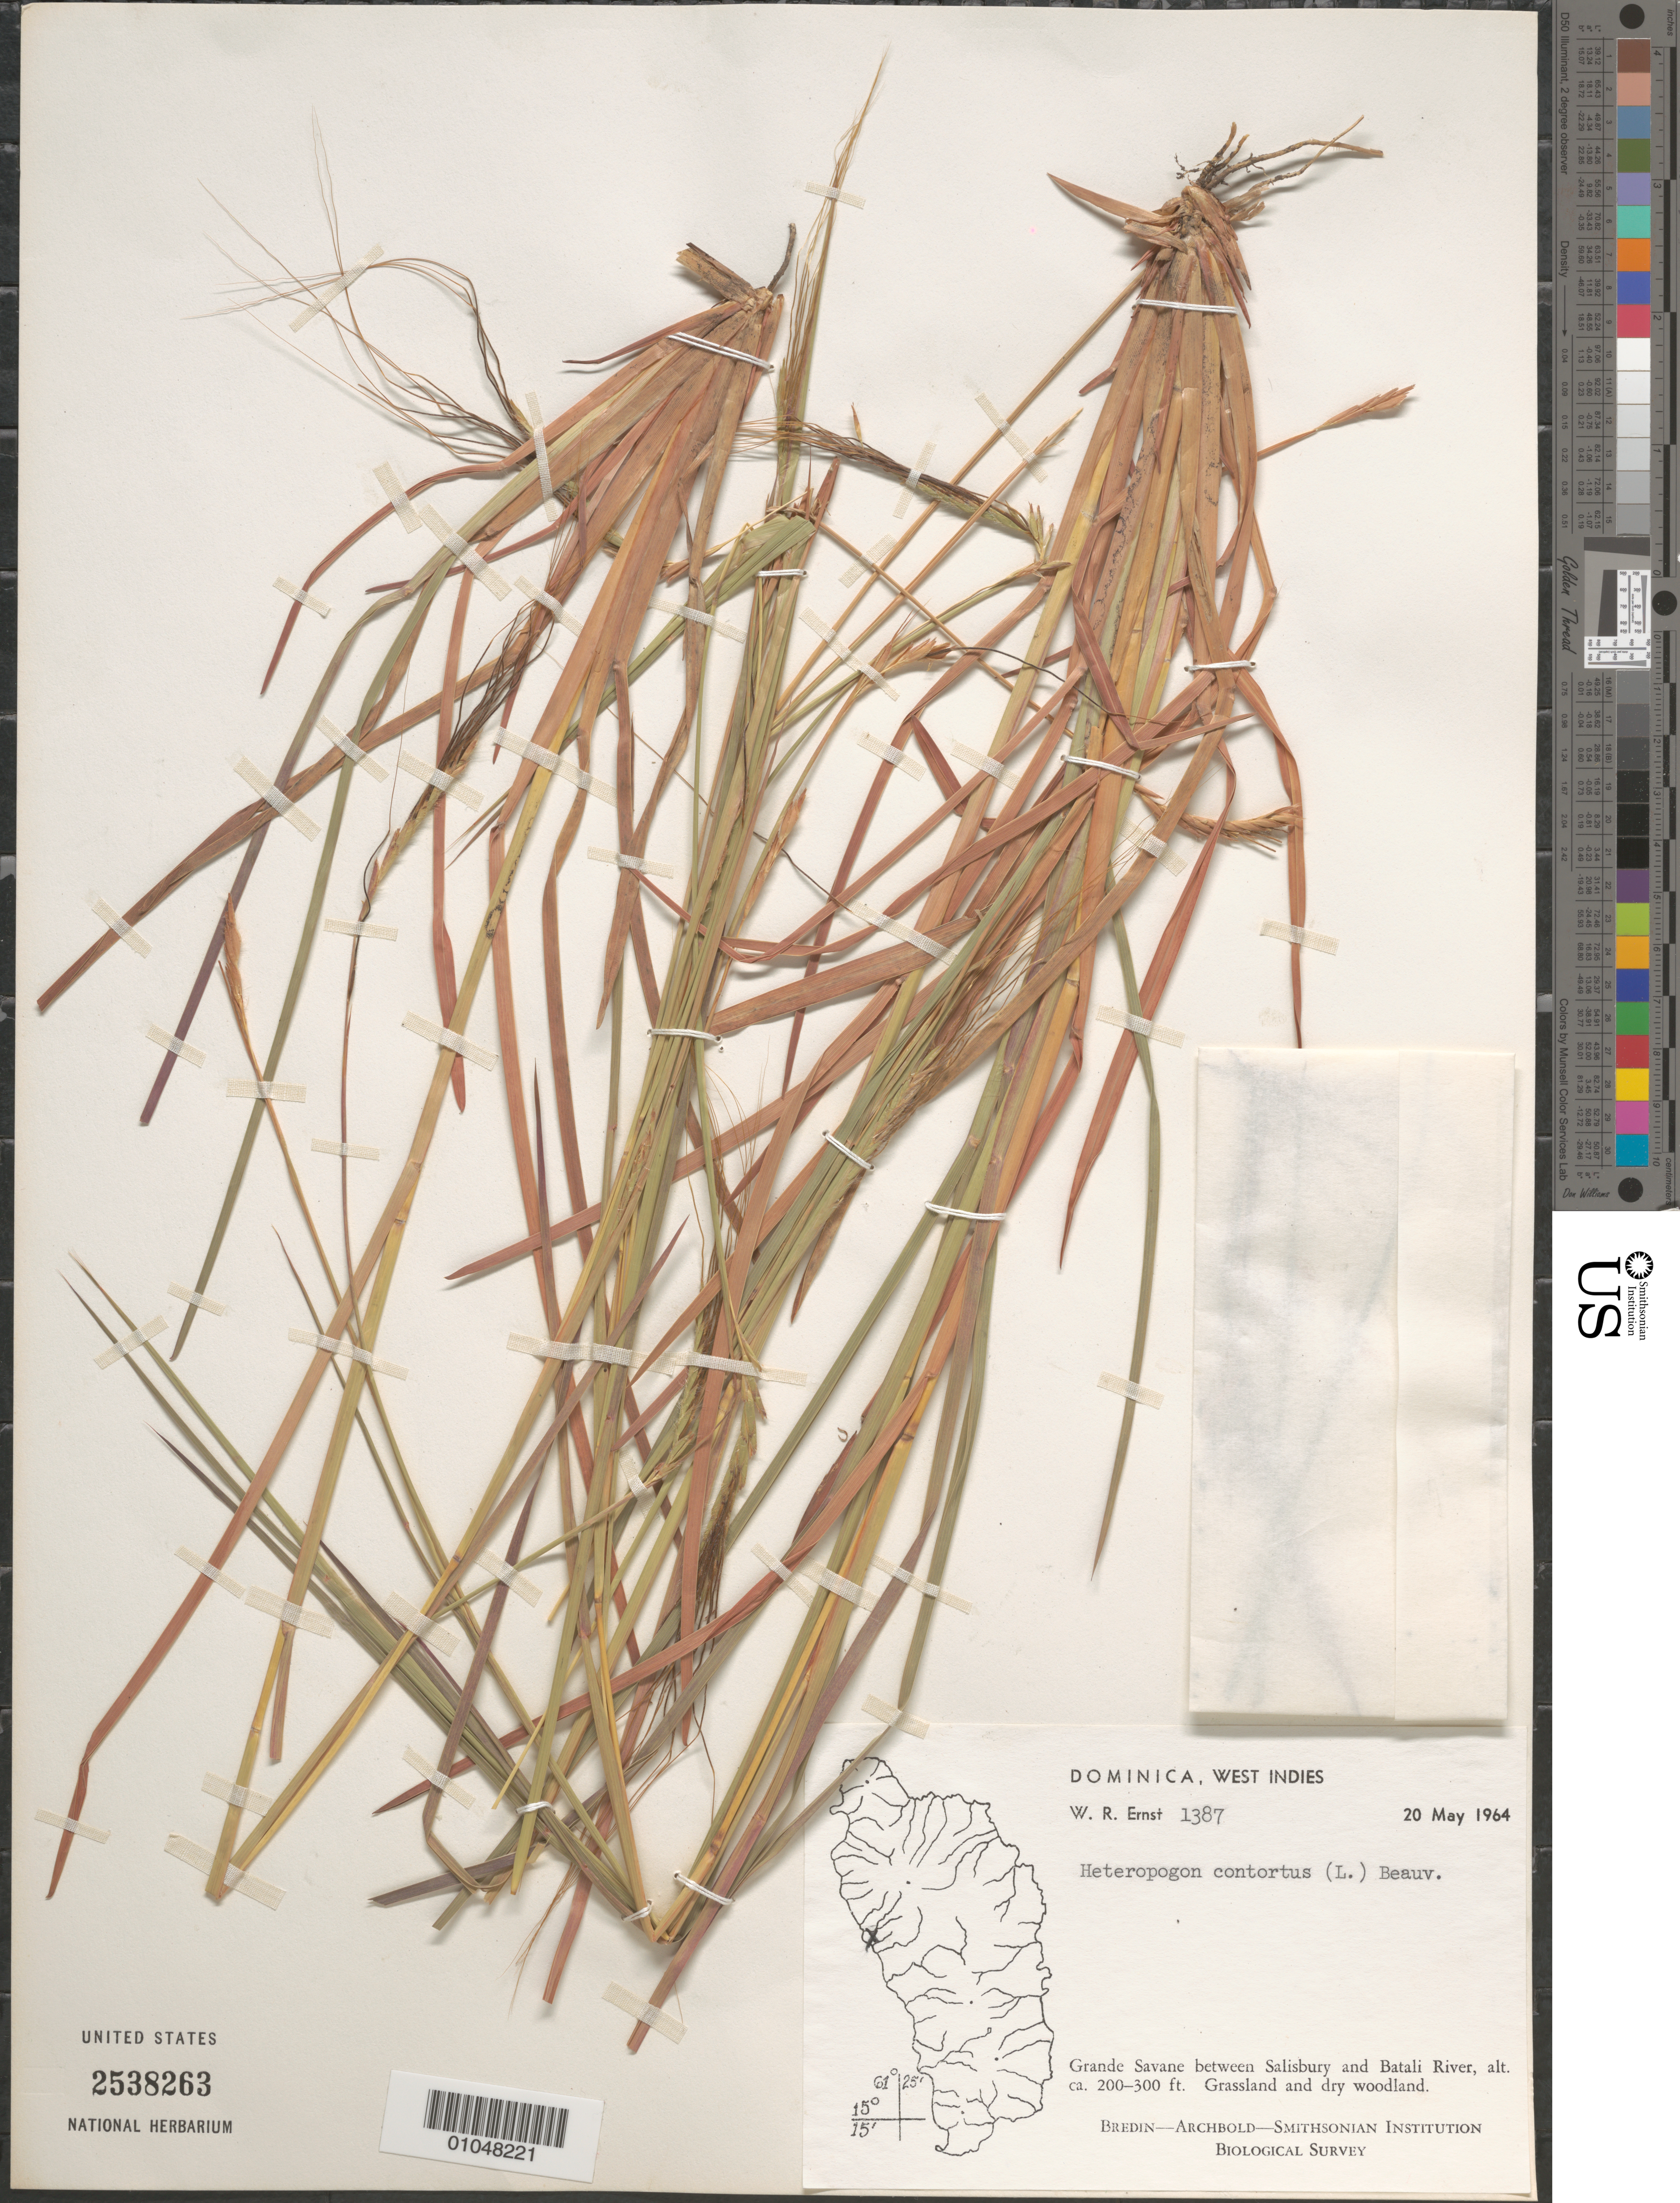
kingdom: Plantae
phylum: Tracheophyta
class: Liliopsida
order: Poales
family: Poaceae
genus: Heteropogon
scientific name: Heteropogon contortus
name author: (L.) P. Beauv. ex Roem. & Schult.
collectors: W. R. Ernst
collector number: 1387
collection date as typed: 20 Mar 1964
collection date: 1964-03-20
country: Dominica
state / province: St. Joseph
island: Dominica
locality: Grande Savane between Salisbury and Batali River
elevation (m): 61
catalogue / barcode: US 2538263